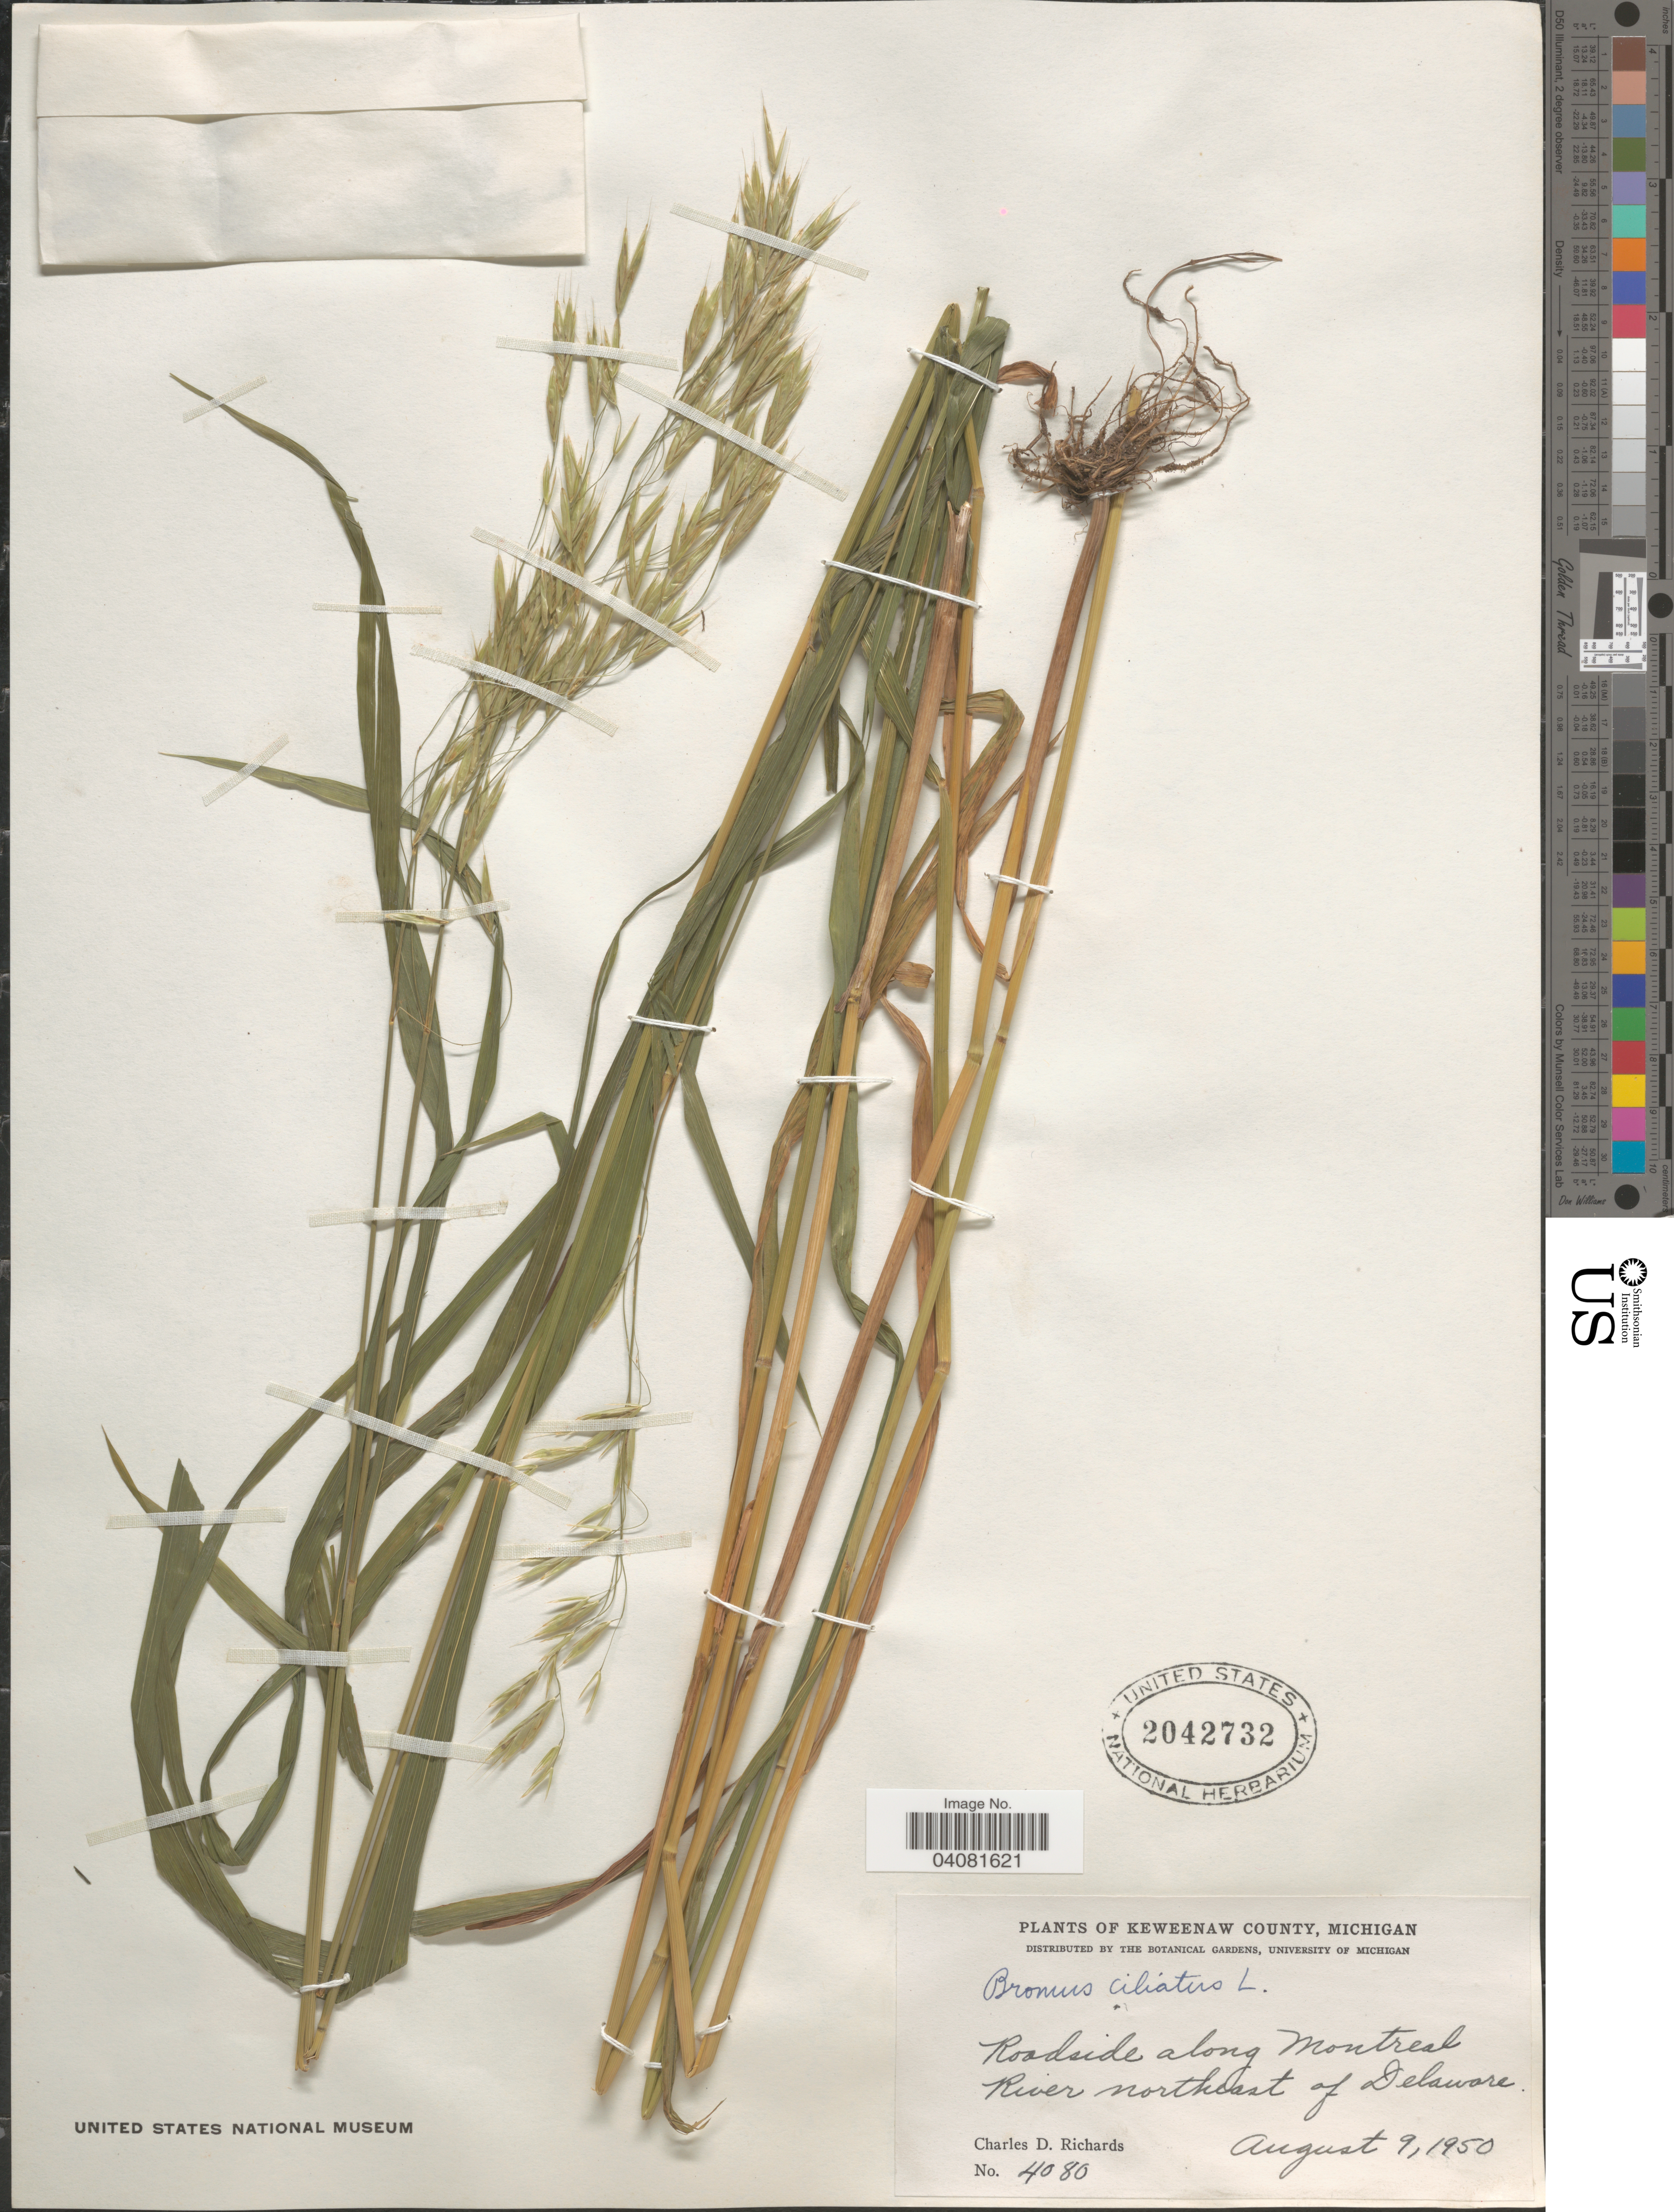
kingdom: Plantae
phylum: Tracheophyta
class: Liliopsida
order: Poales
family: Poaceae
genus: Bromus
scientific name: Bromus ciliatus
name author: L.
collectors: C. Richards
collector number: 4080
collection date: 1950-08-09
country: United States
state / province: Michigan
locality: Keweenaw County. Roadside along Montreal River northeast of Delaware.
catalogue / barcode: US 2042732